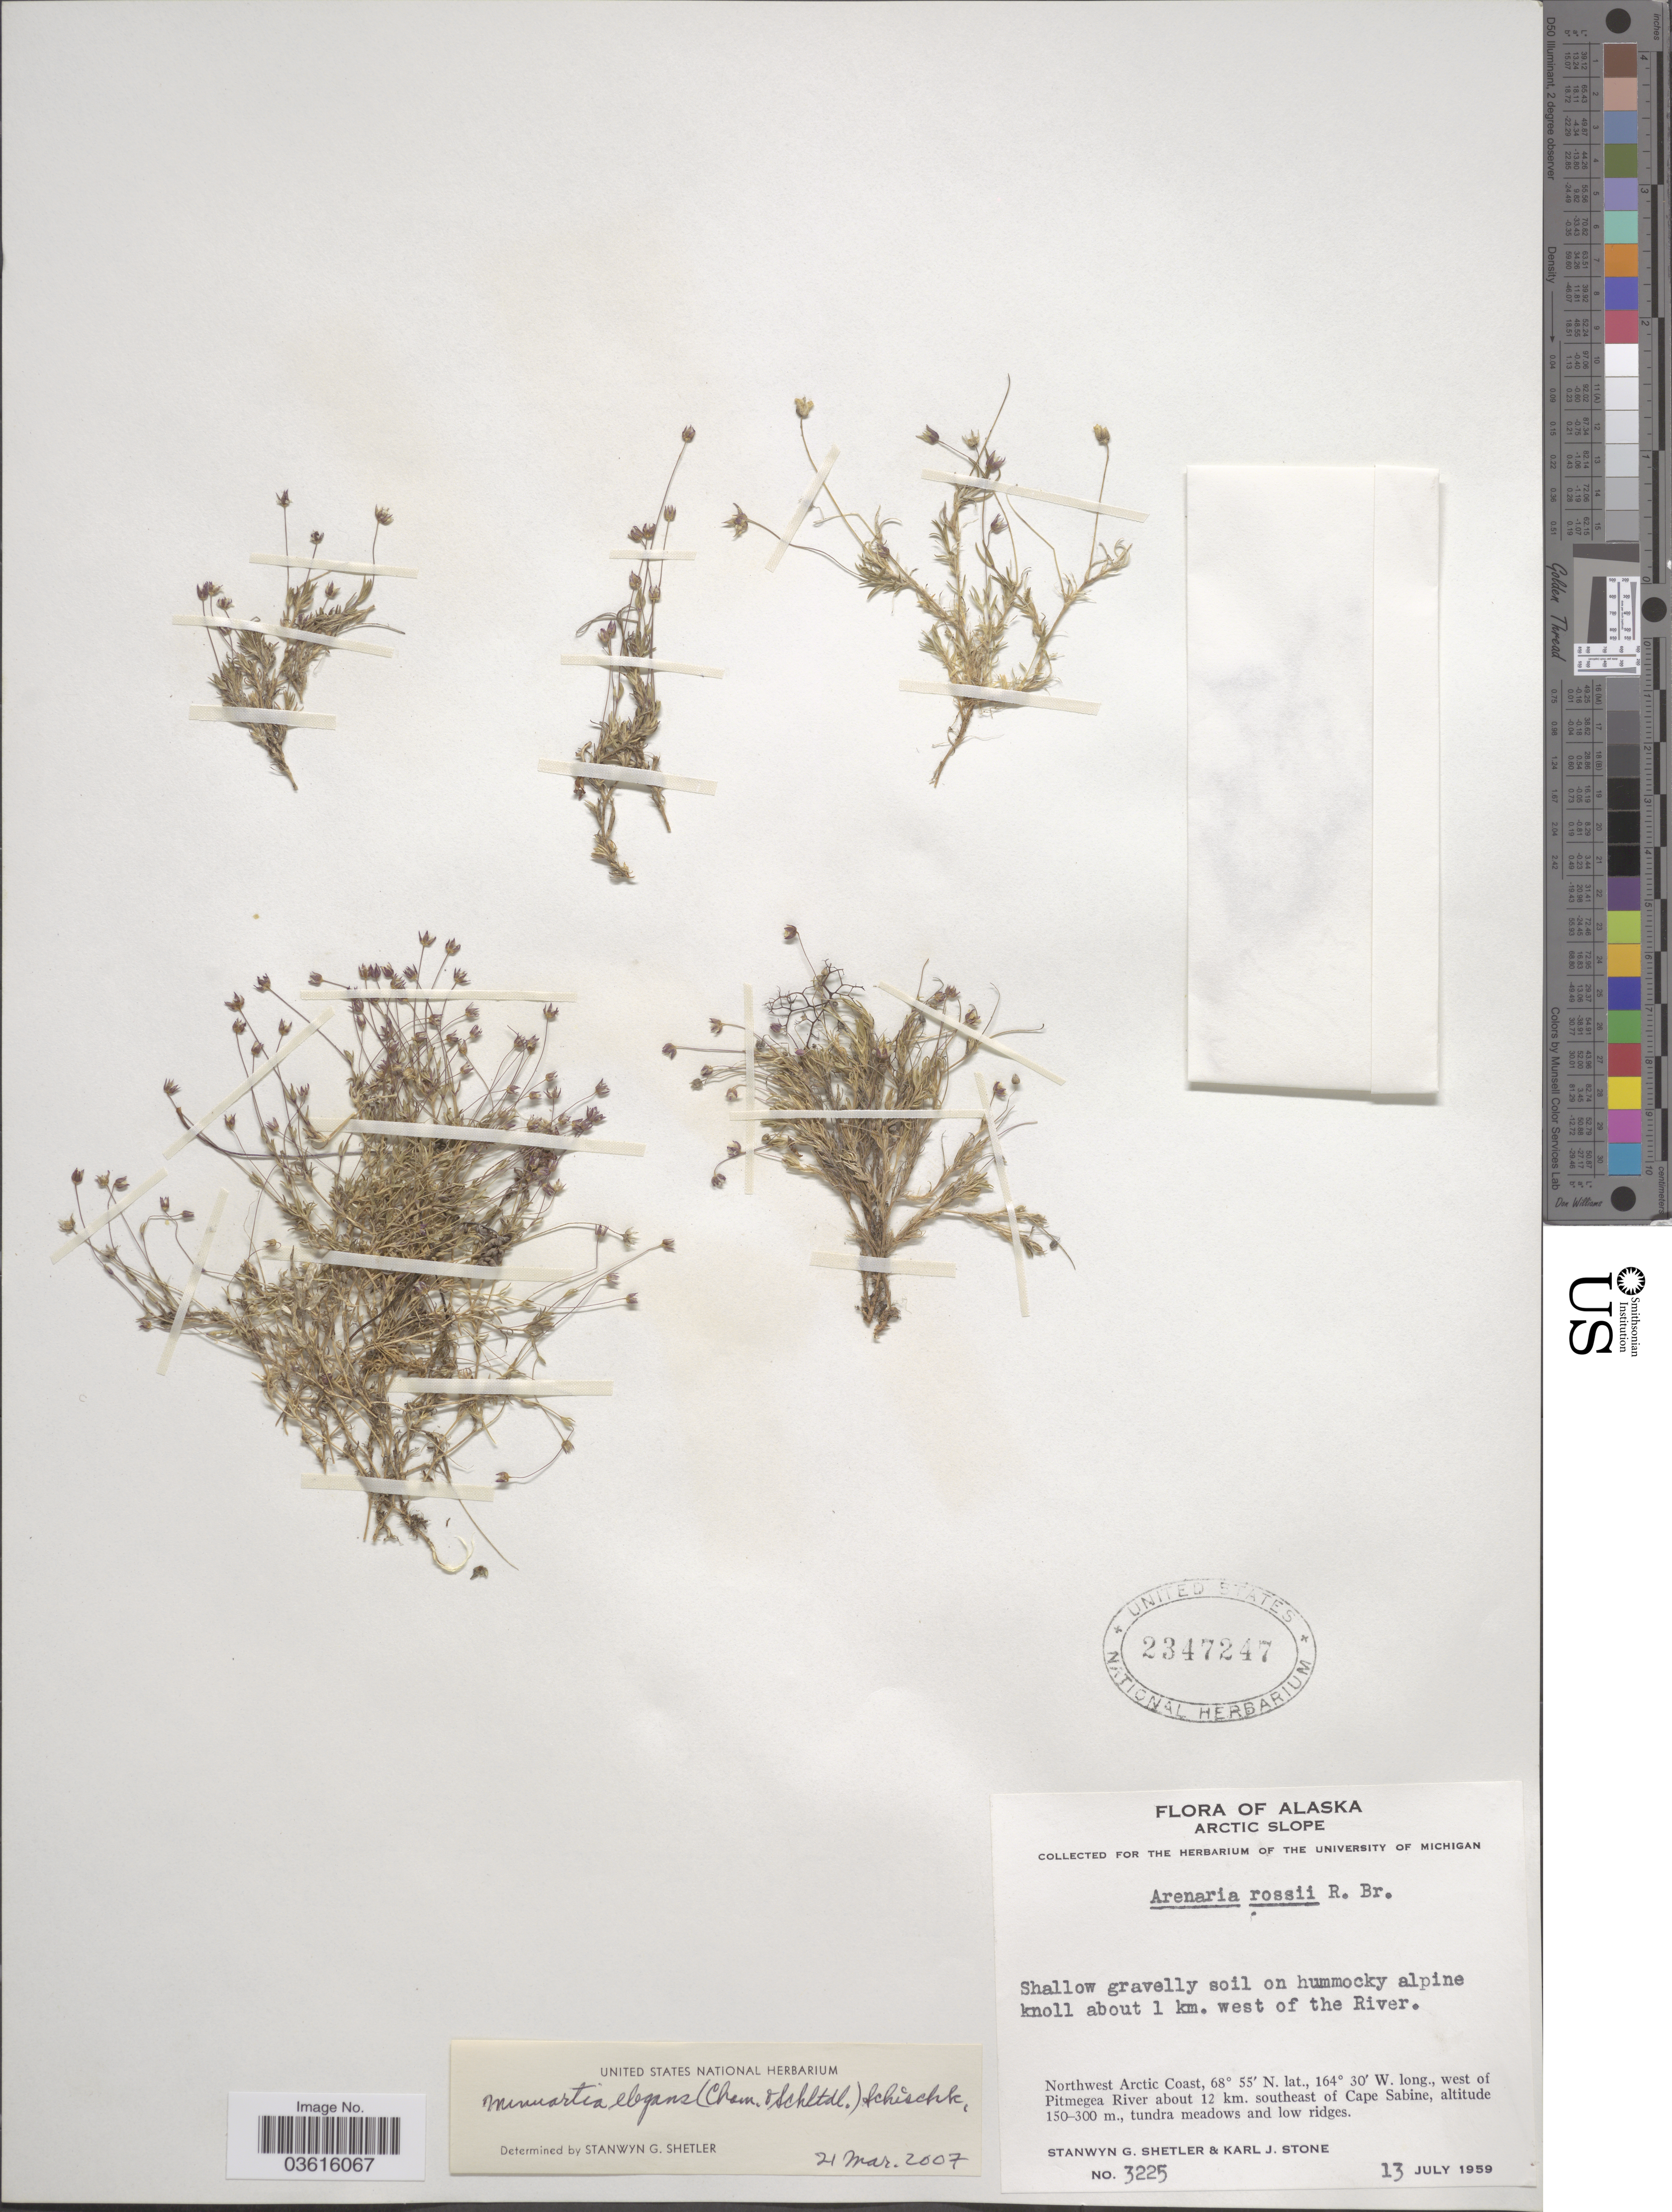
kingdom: Plantae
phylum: Tracheophyta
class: Magnoliopsida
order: Caryophyllales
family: Caryophyllaceae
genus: Minuartia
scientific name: Minuartia elegans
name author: (Cham. & Schltdl.) Schischk.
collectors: S. Shetler & K. J. Stone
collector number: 3225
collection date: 1959-07-13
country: United States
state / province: Alaska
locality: Arctic Slope. About 1 km. west of the River. Northwest Arctic Coast, west of Pitmegea River about 12 km. southeast of Cape Sabine.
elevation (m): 150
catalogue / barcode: US 2347247